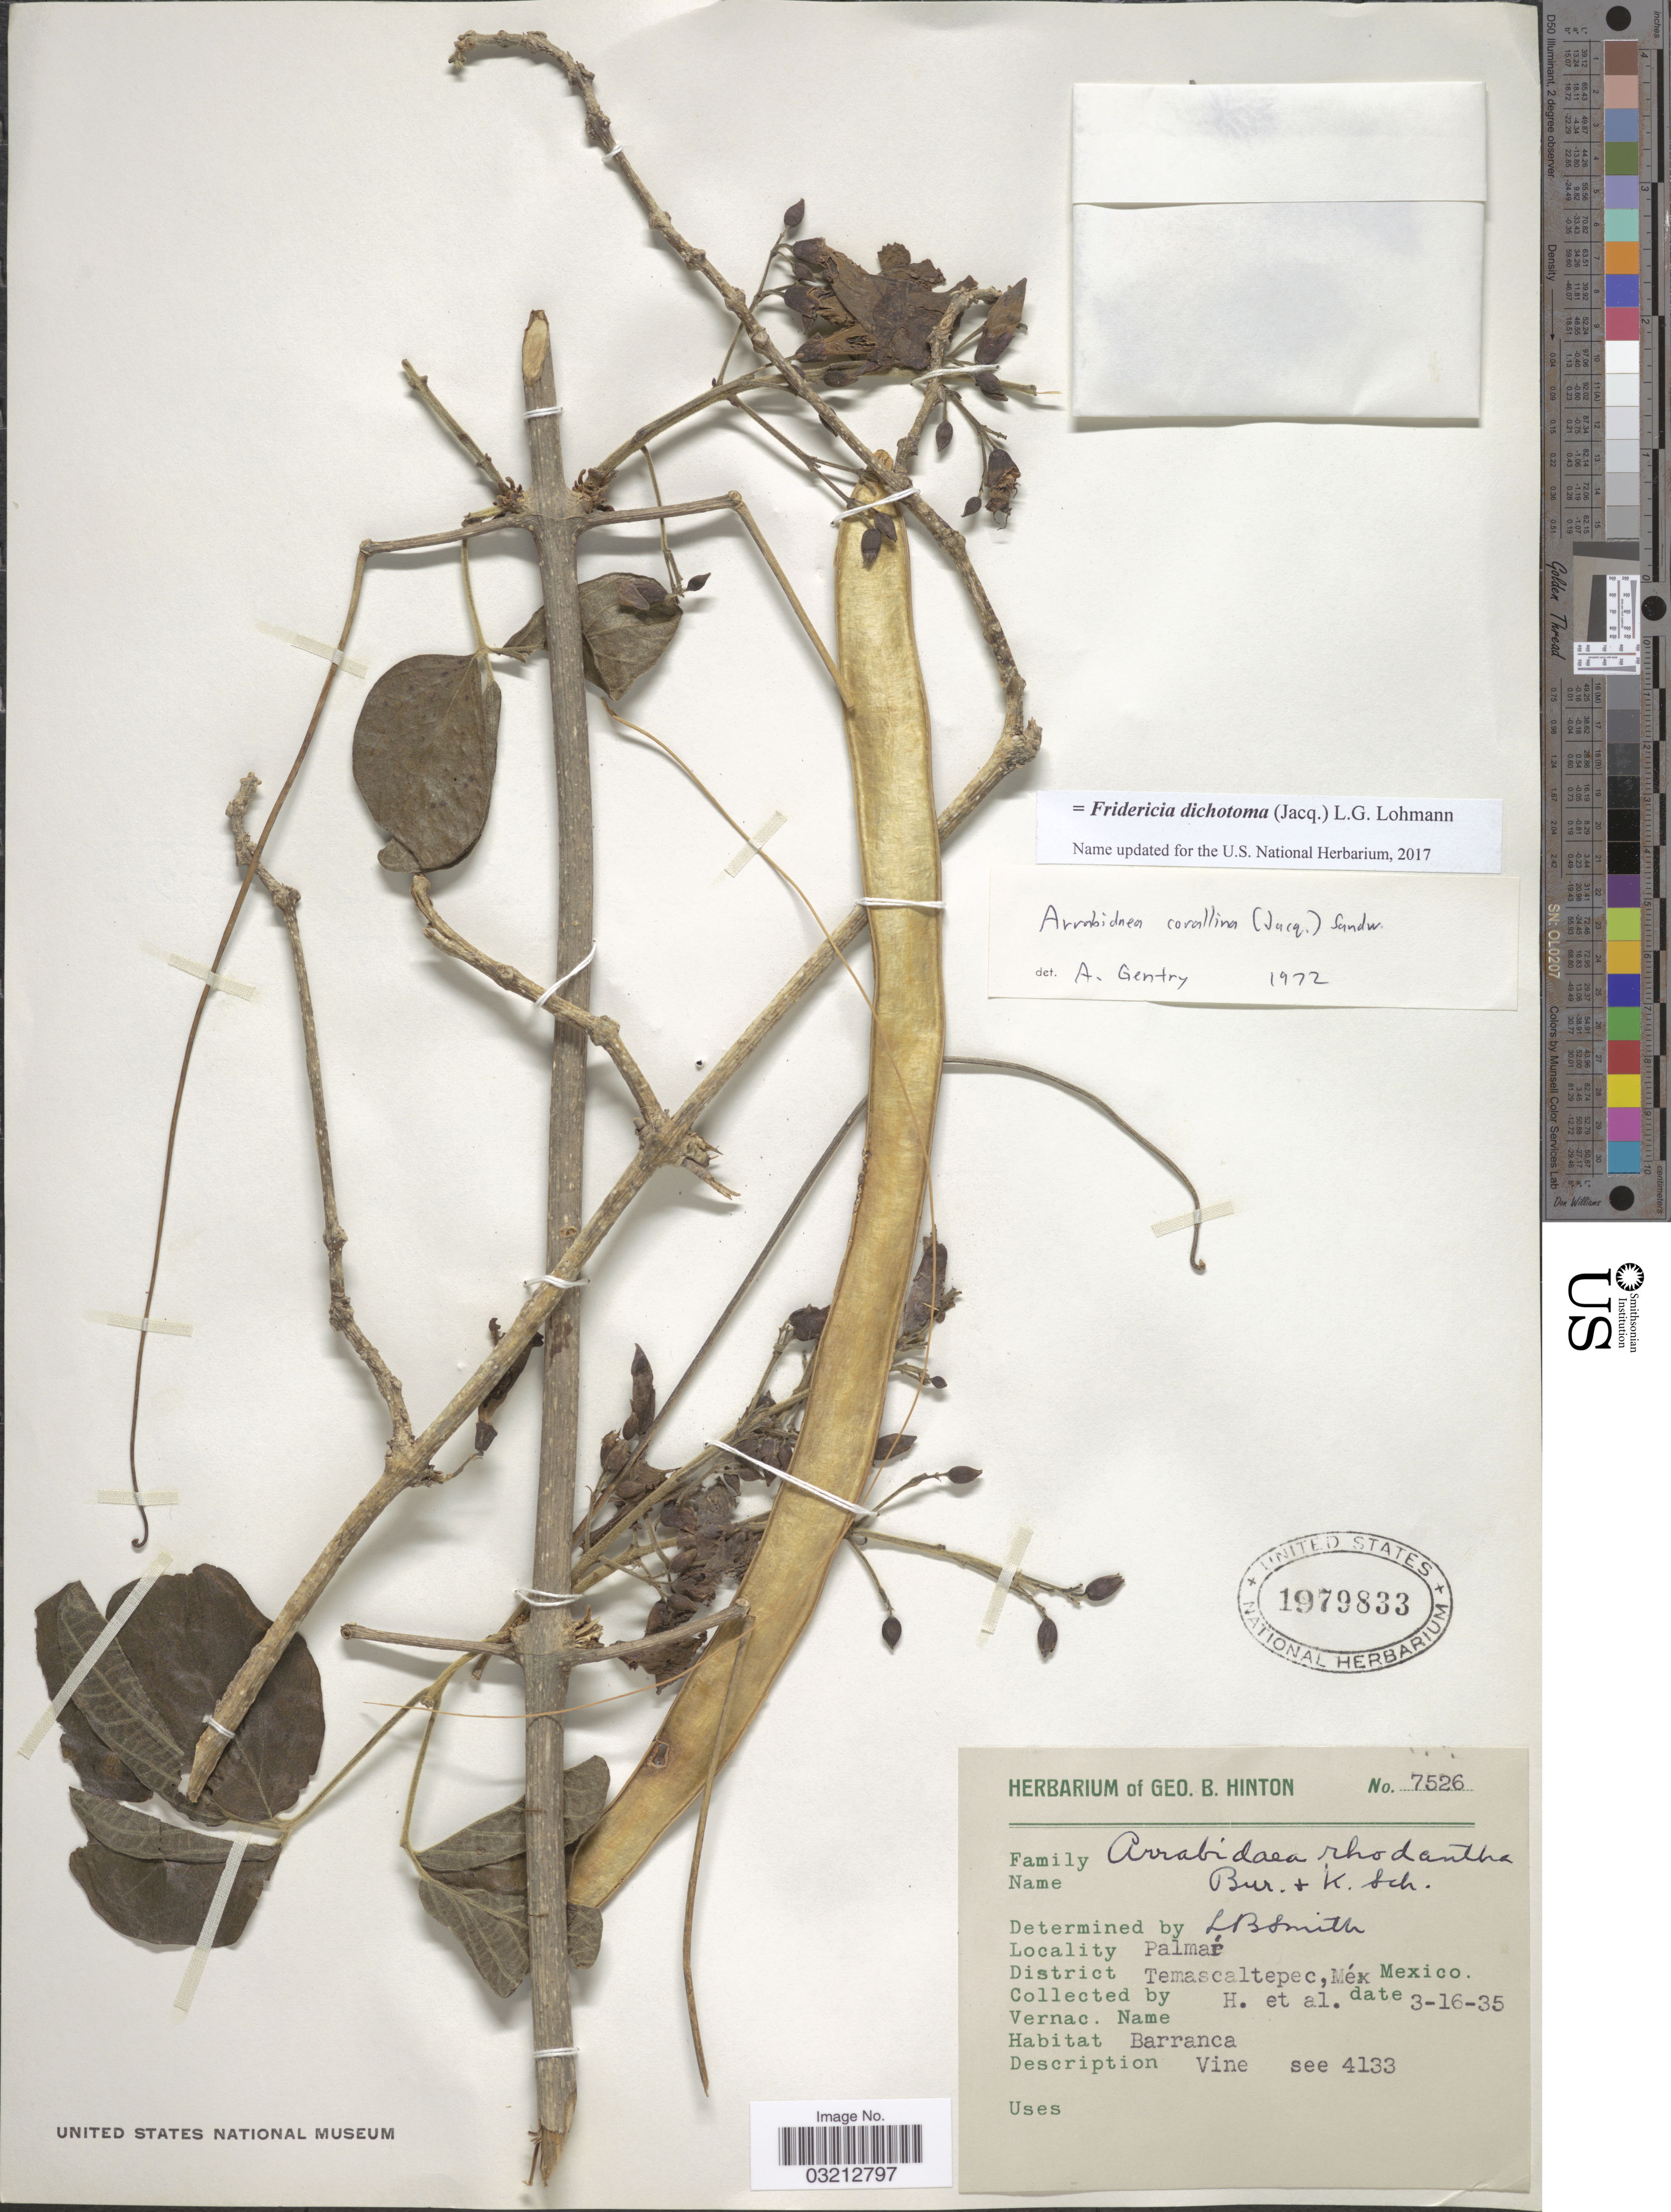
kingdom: Plantae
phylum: Tracheophyta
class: Magnoliopsida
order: Lamiales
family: Bignoniaceae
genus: Fridericia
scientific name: Fridericia dichotoma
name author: (Jacq.) L.G. Lohmann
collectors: G. B. Hinton & et al.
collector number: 7526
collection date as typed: Transcribed d/m/y: 16/3/35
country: Mexico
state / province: México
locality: Palmár. District Temascaltepec, Méx.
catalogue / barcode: US 1979833